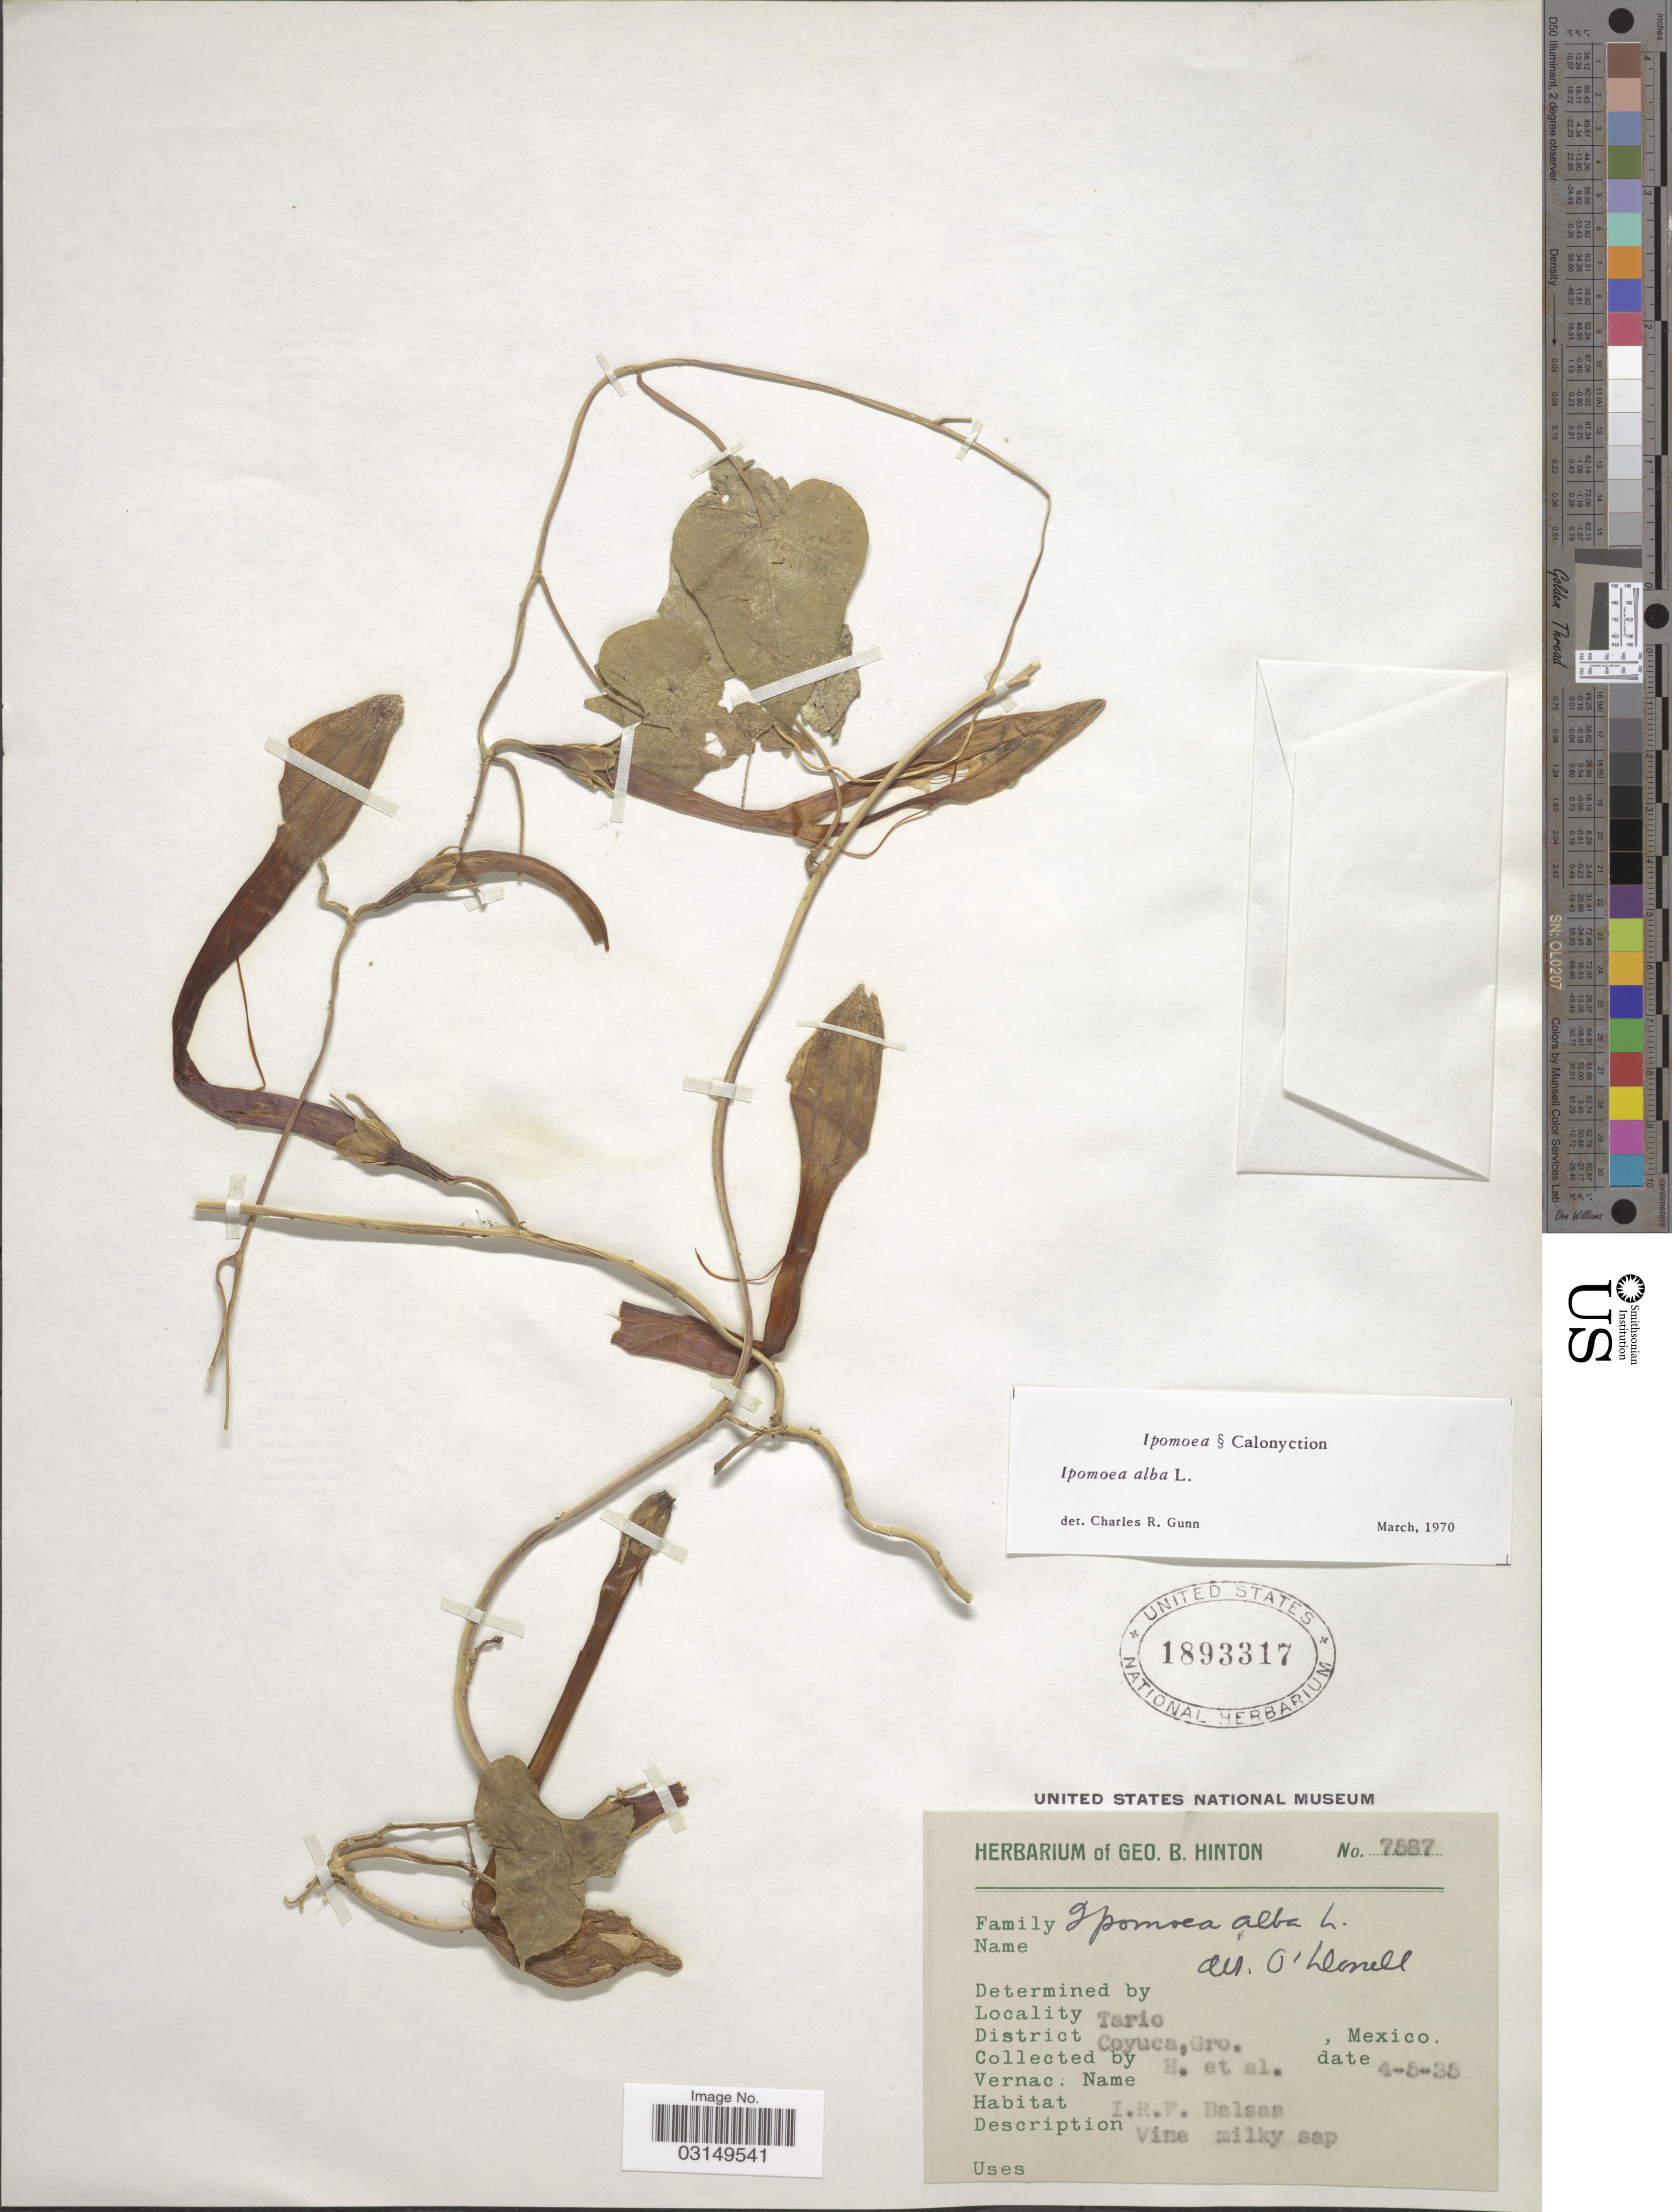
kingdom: Plantae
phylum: Tracheophyta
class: Magnoliopsida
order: Solanales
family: Convolvulaceae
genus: Ipomoea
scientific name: Ipomoea alba L.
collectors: G. B. Hinton & et al.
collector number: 7587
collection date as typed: Transcribed d/m/y: 4/5/35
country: Mexico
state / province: Guerrero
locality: Tario, District Coyuca.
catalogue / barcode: US 1893317